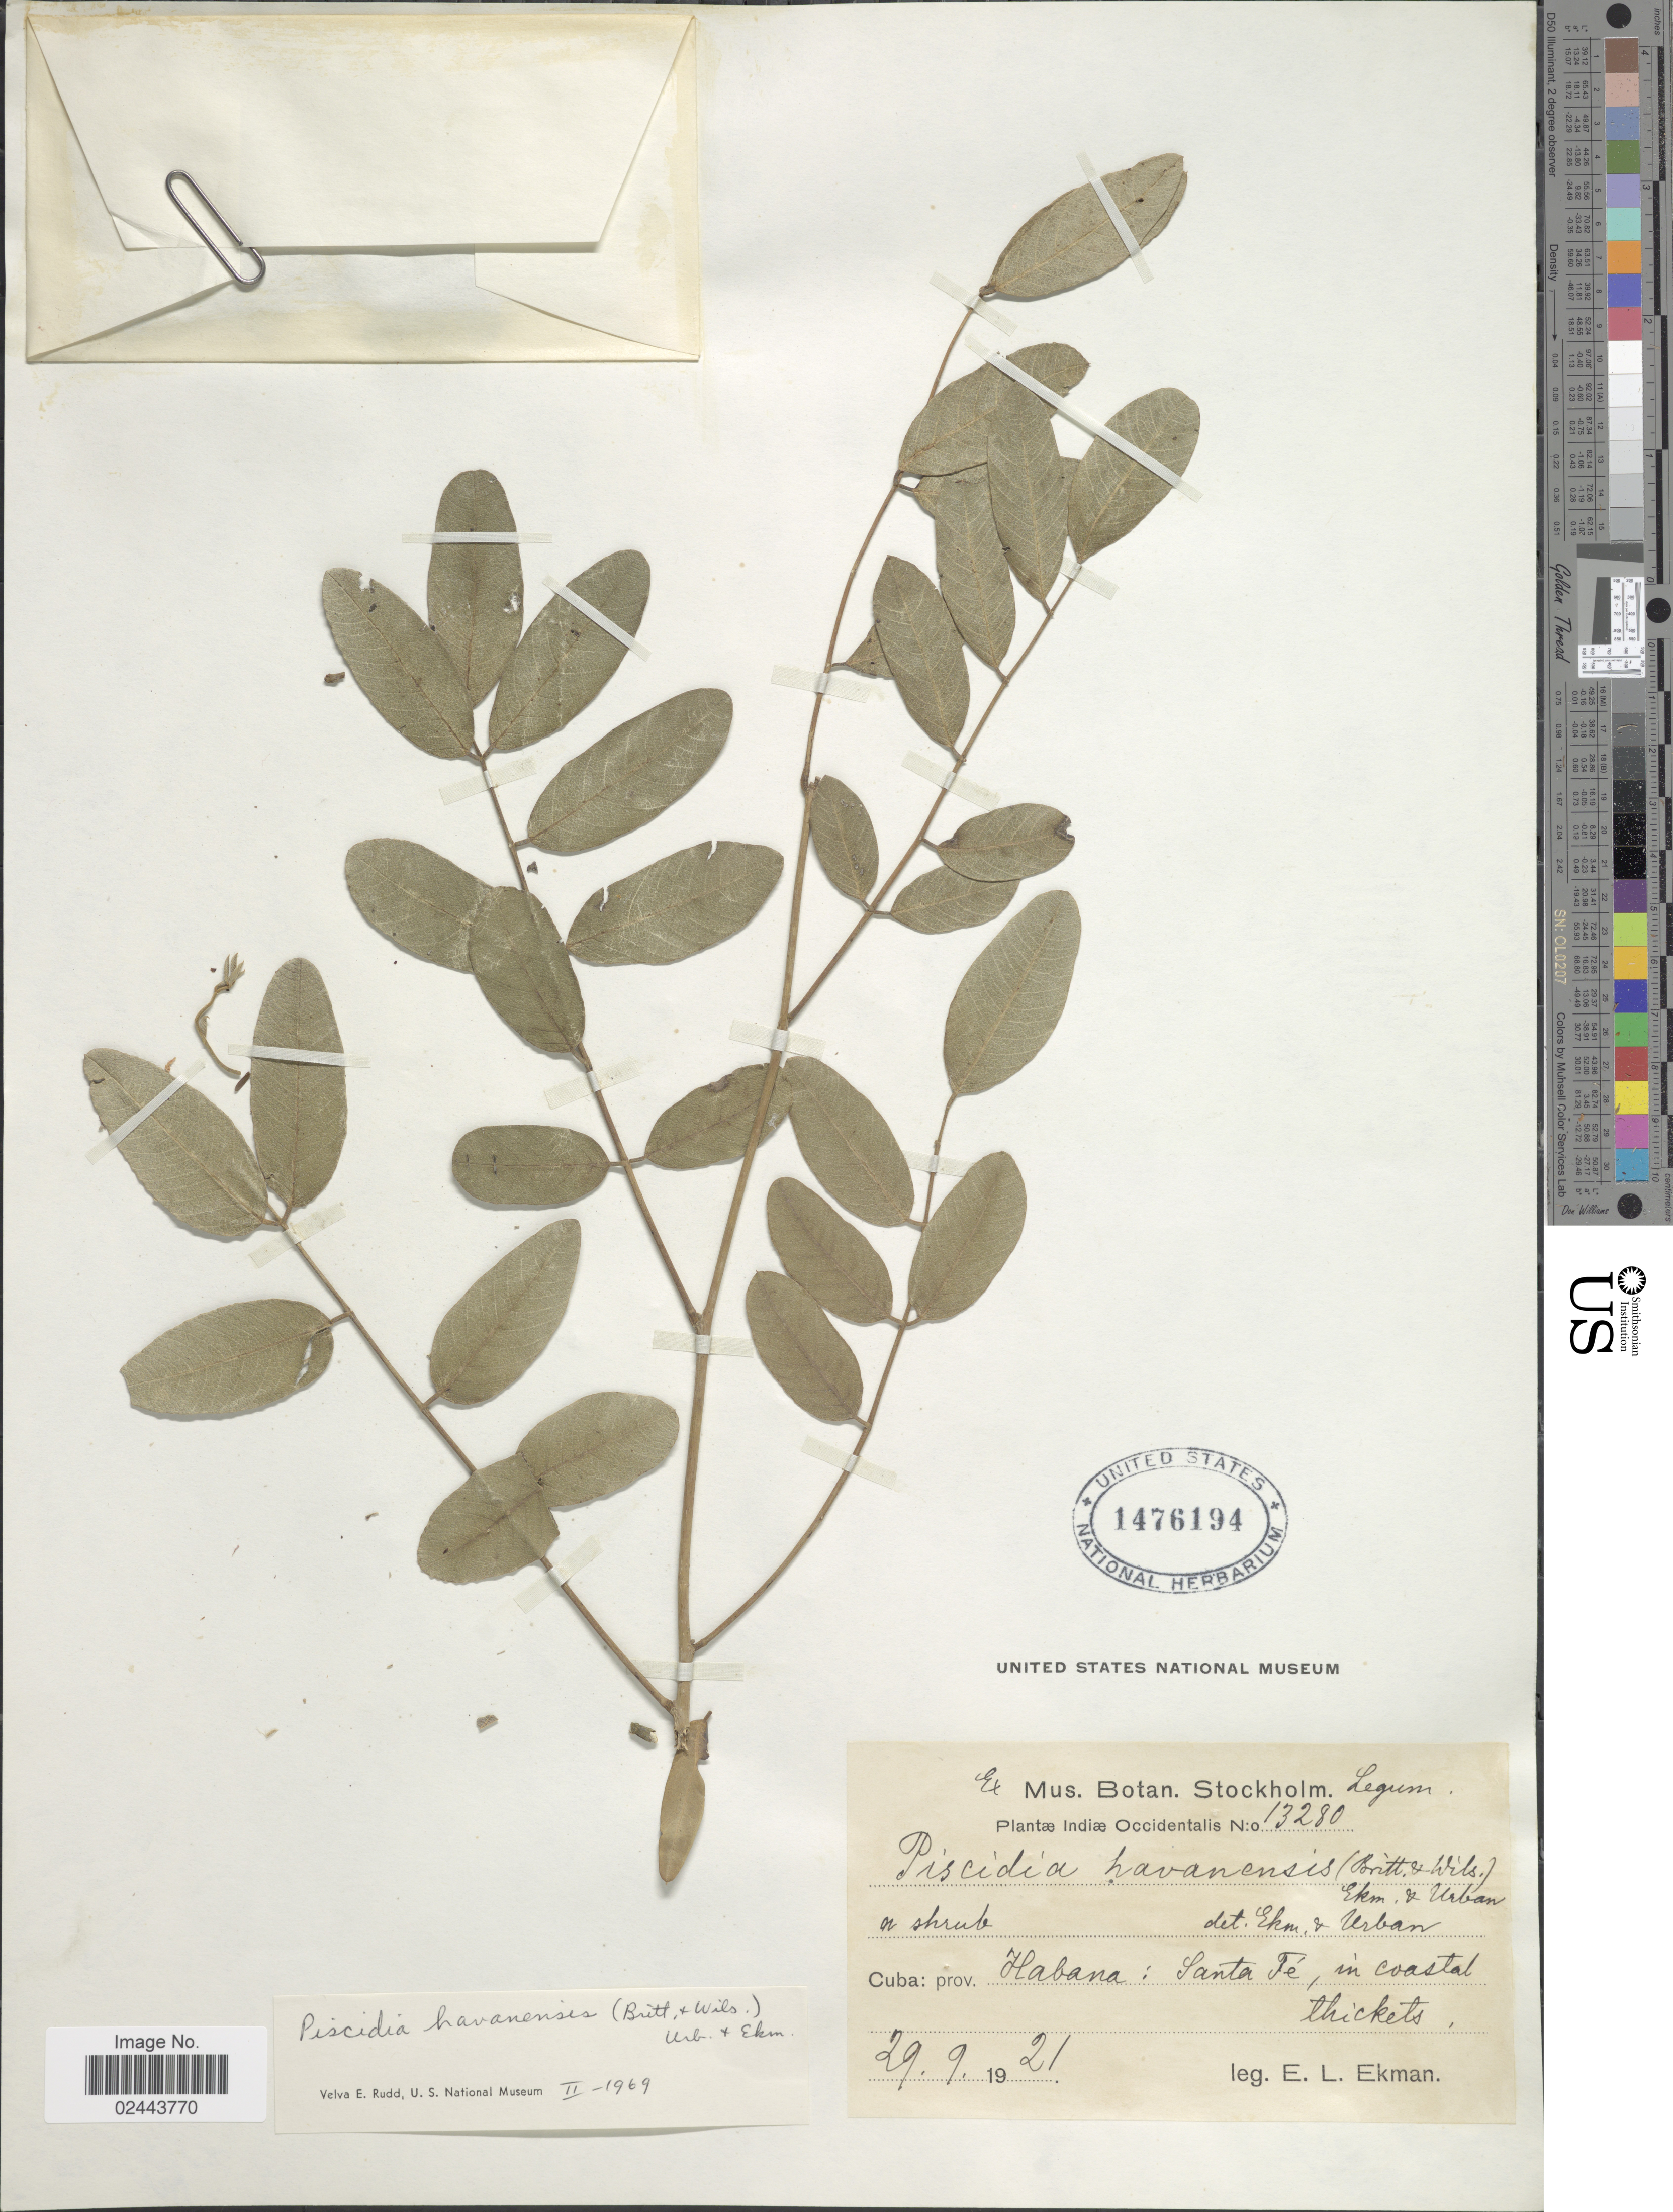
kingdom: Plantae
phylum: Tracheophyta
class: Magnoliopsida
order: Fabales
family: Fabaceae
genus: Piscidia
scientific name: Piscidia havanensis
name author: (Britton & P. Wilson) Urb. & Ekman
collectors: E. L. Ekman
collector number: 13280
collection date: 1921-09-29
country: Cuba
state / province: La Habana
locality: Prov. Habana: Santa Fe, in coastal thickets, Indiae Occidentalis.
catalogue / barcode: US 1476194